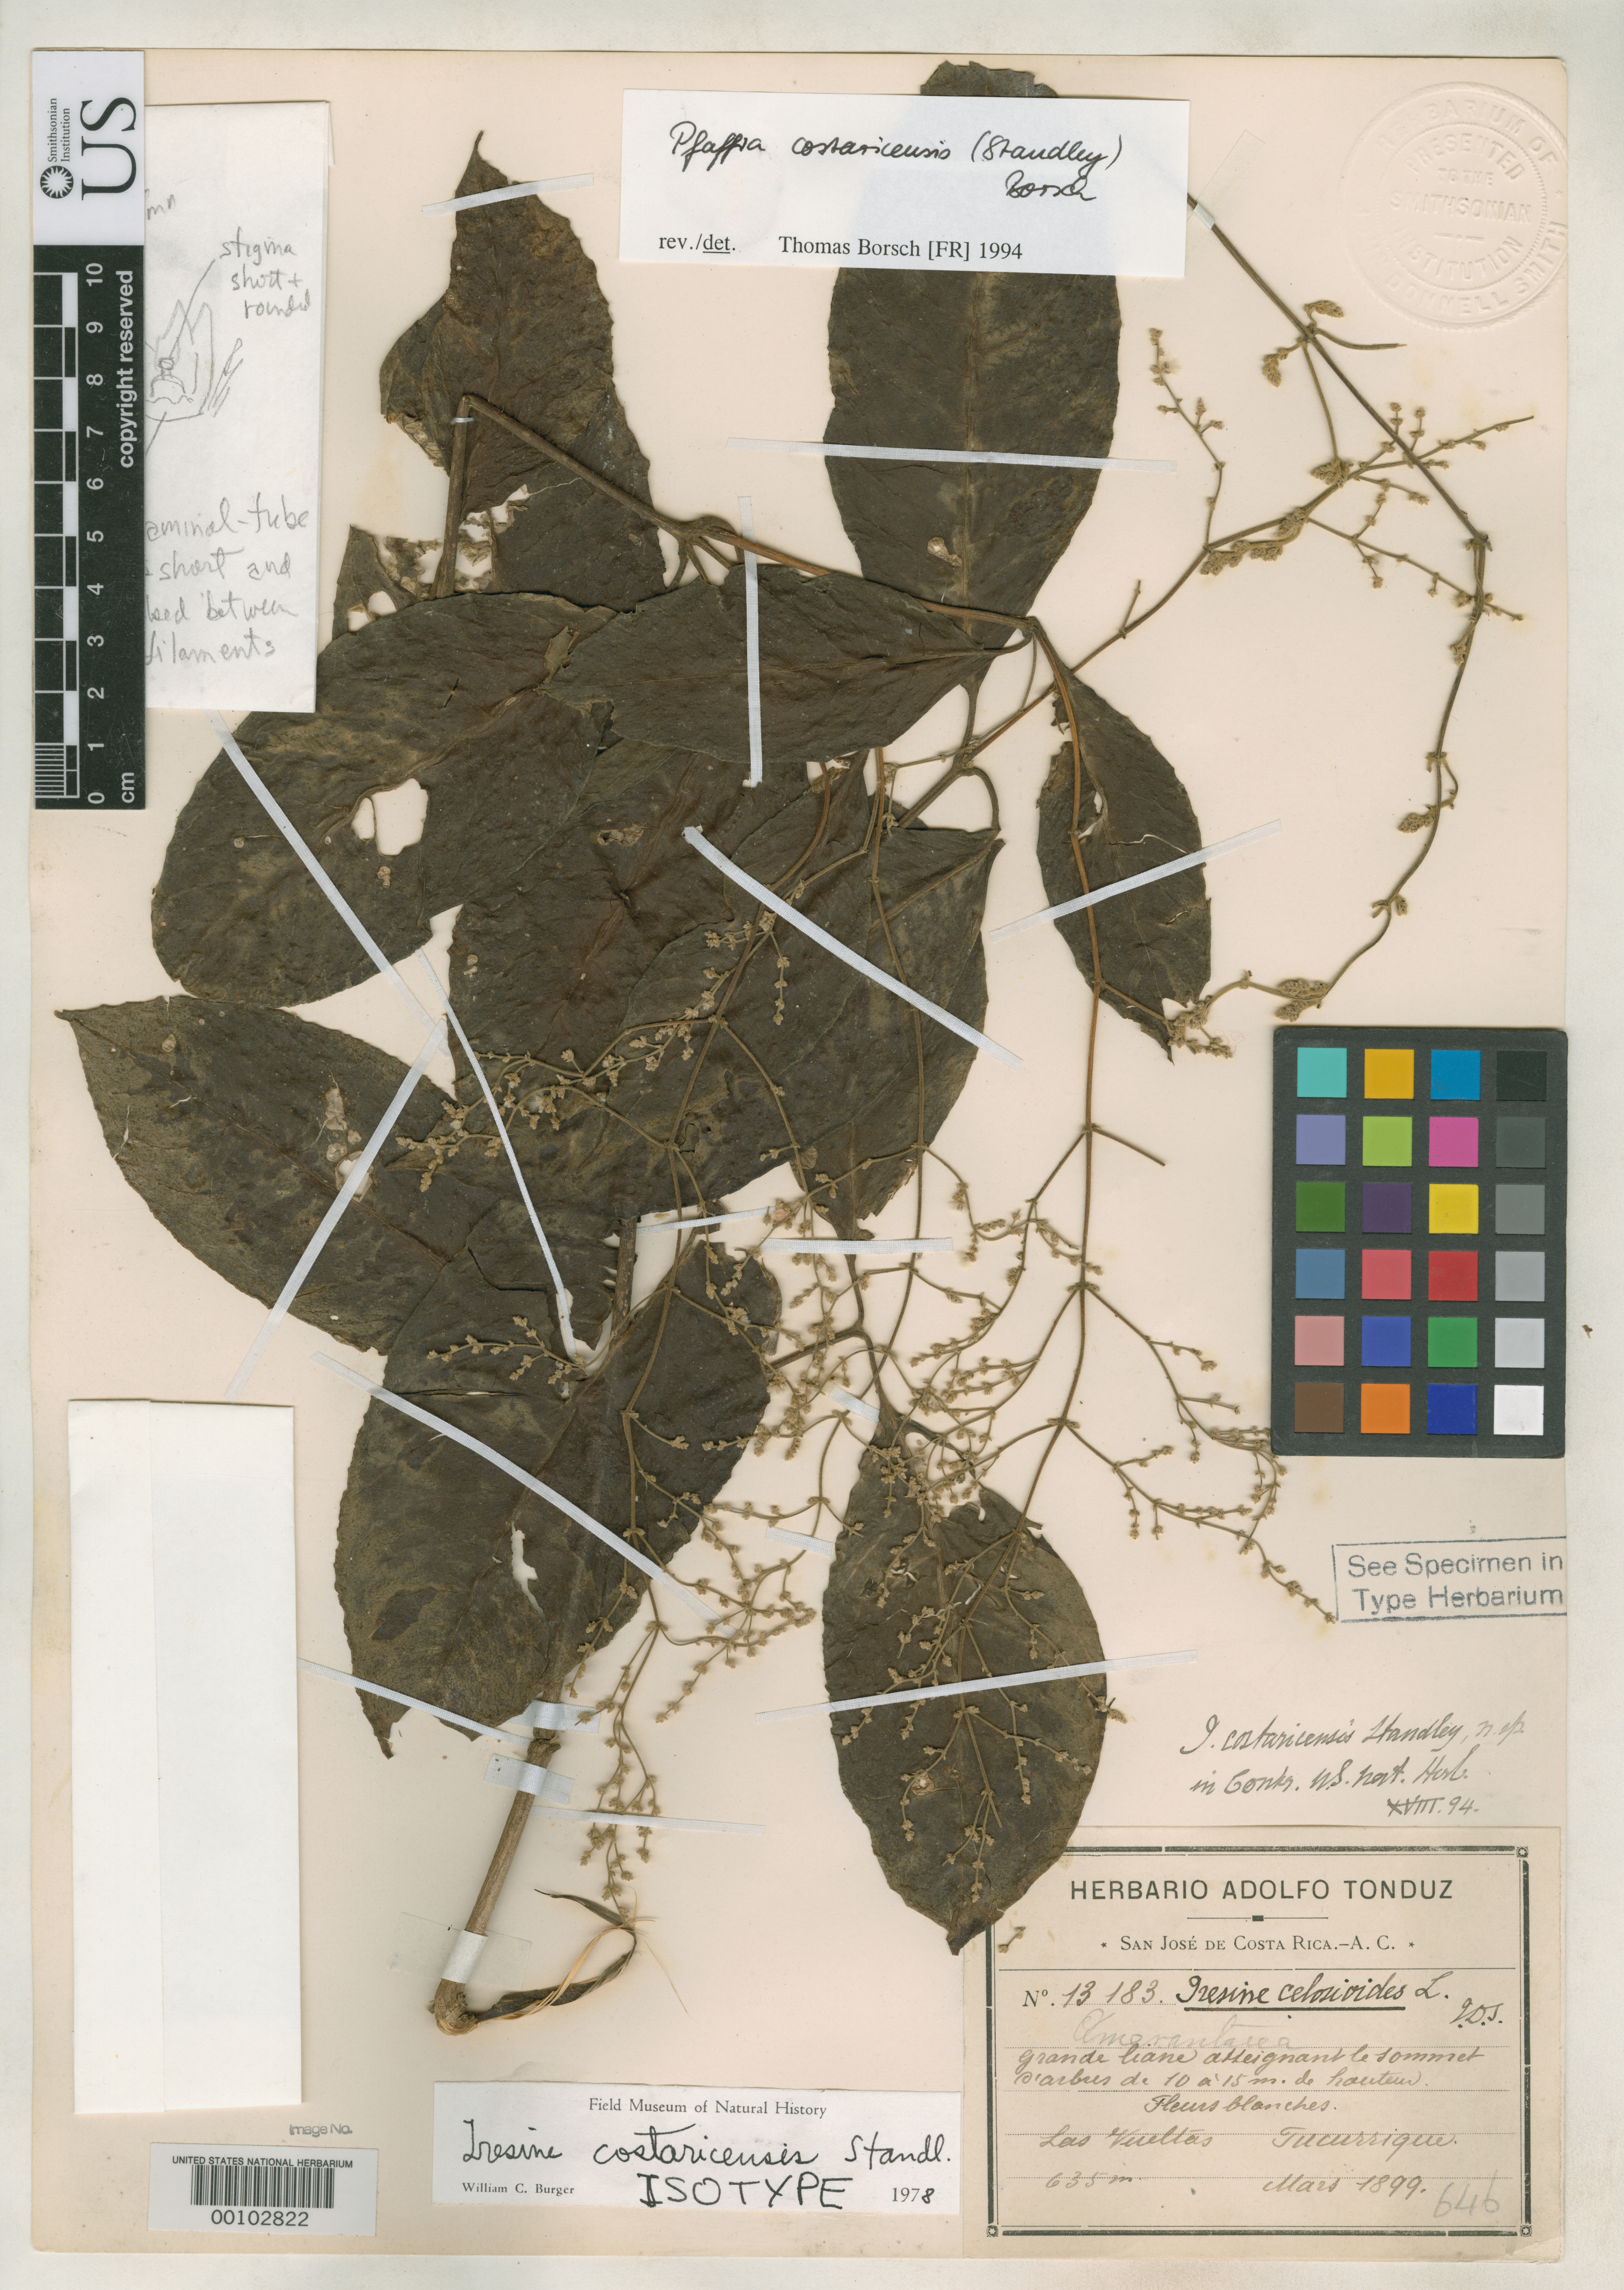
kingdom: Plantae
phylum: Tracheophyta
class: Magnoliopsida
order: Caryophyllales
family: Amaranthaceae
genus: Iresine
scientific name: Iresine costaricensis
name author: Standl.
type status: Isotype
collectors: A. Tonduz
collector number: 13183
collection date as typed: Mar 1899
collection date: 1899-03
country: Costa Rica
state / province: San José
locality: Tucurrique, Las Vueltas.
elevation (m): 635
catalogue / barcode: US 940193